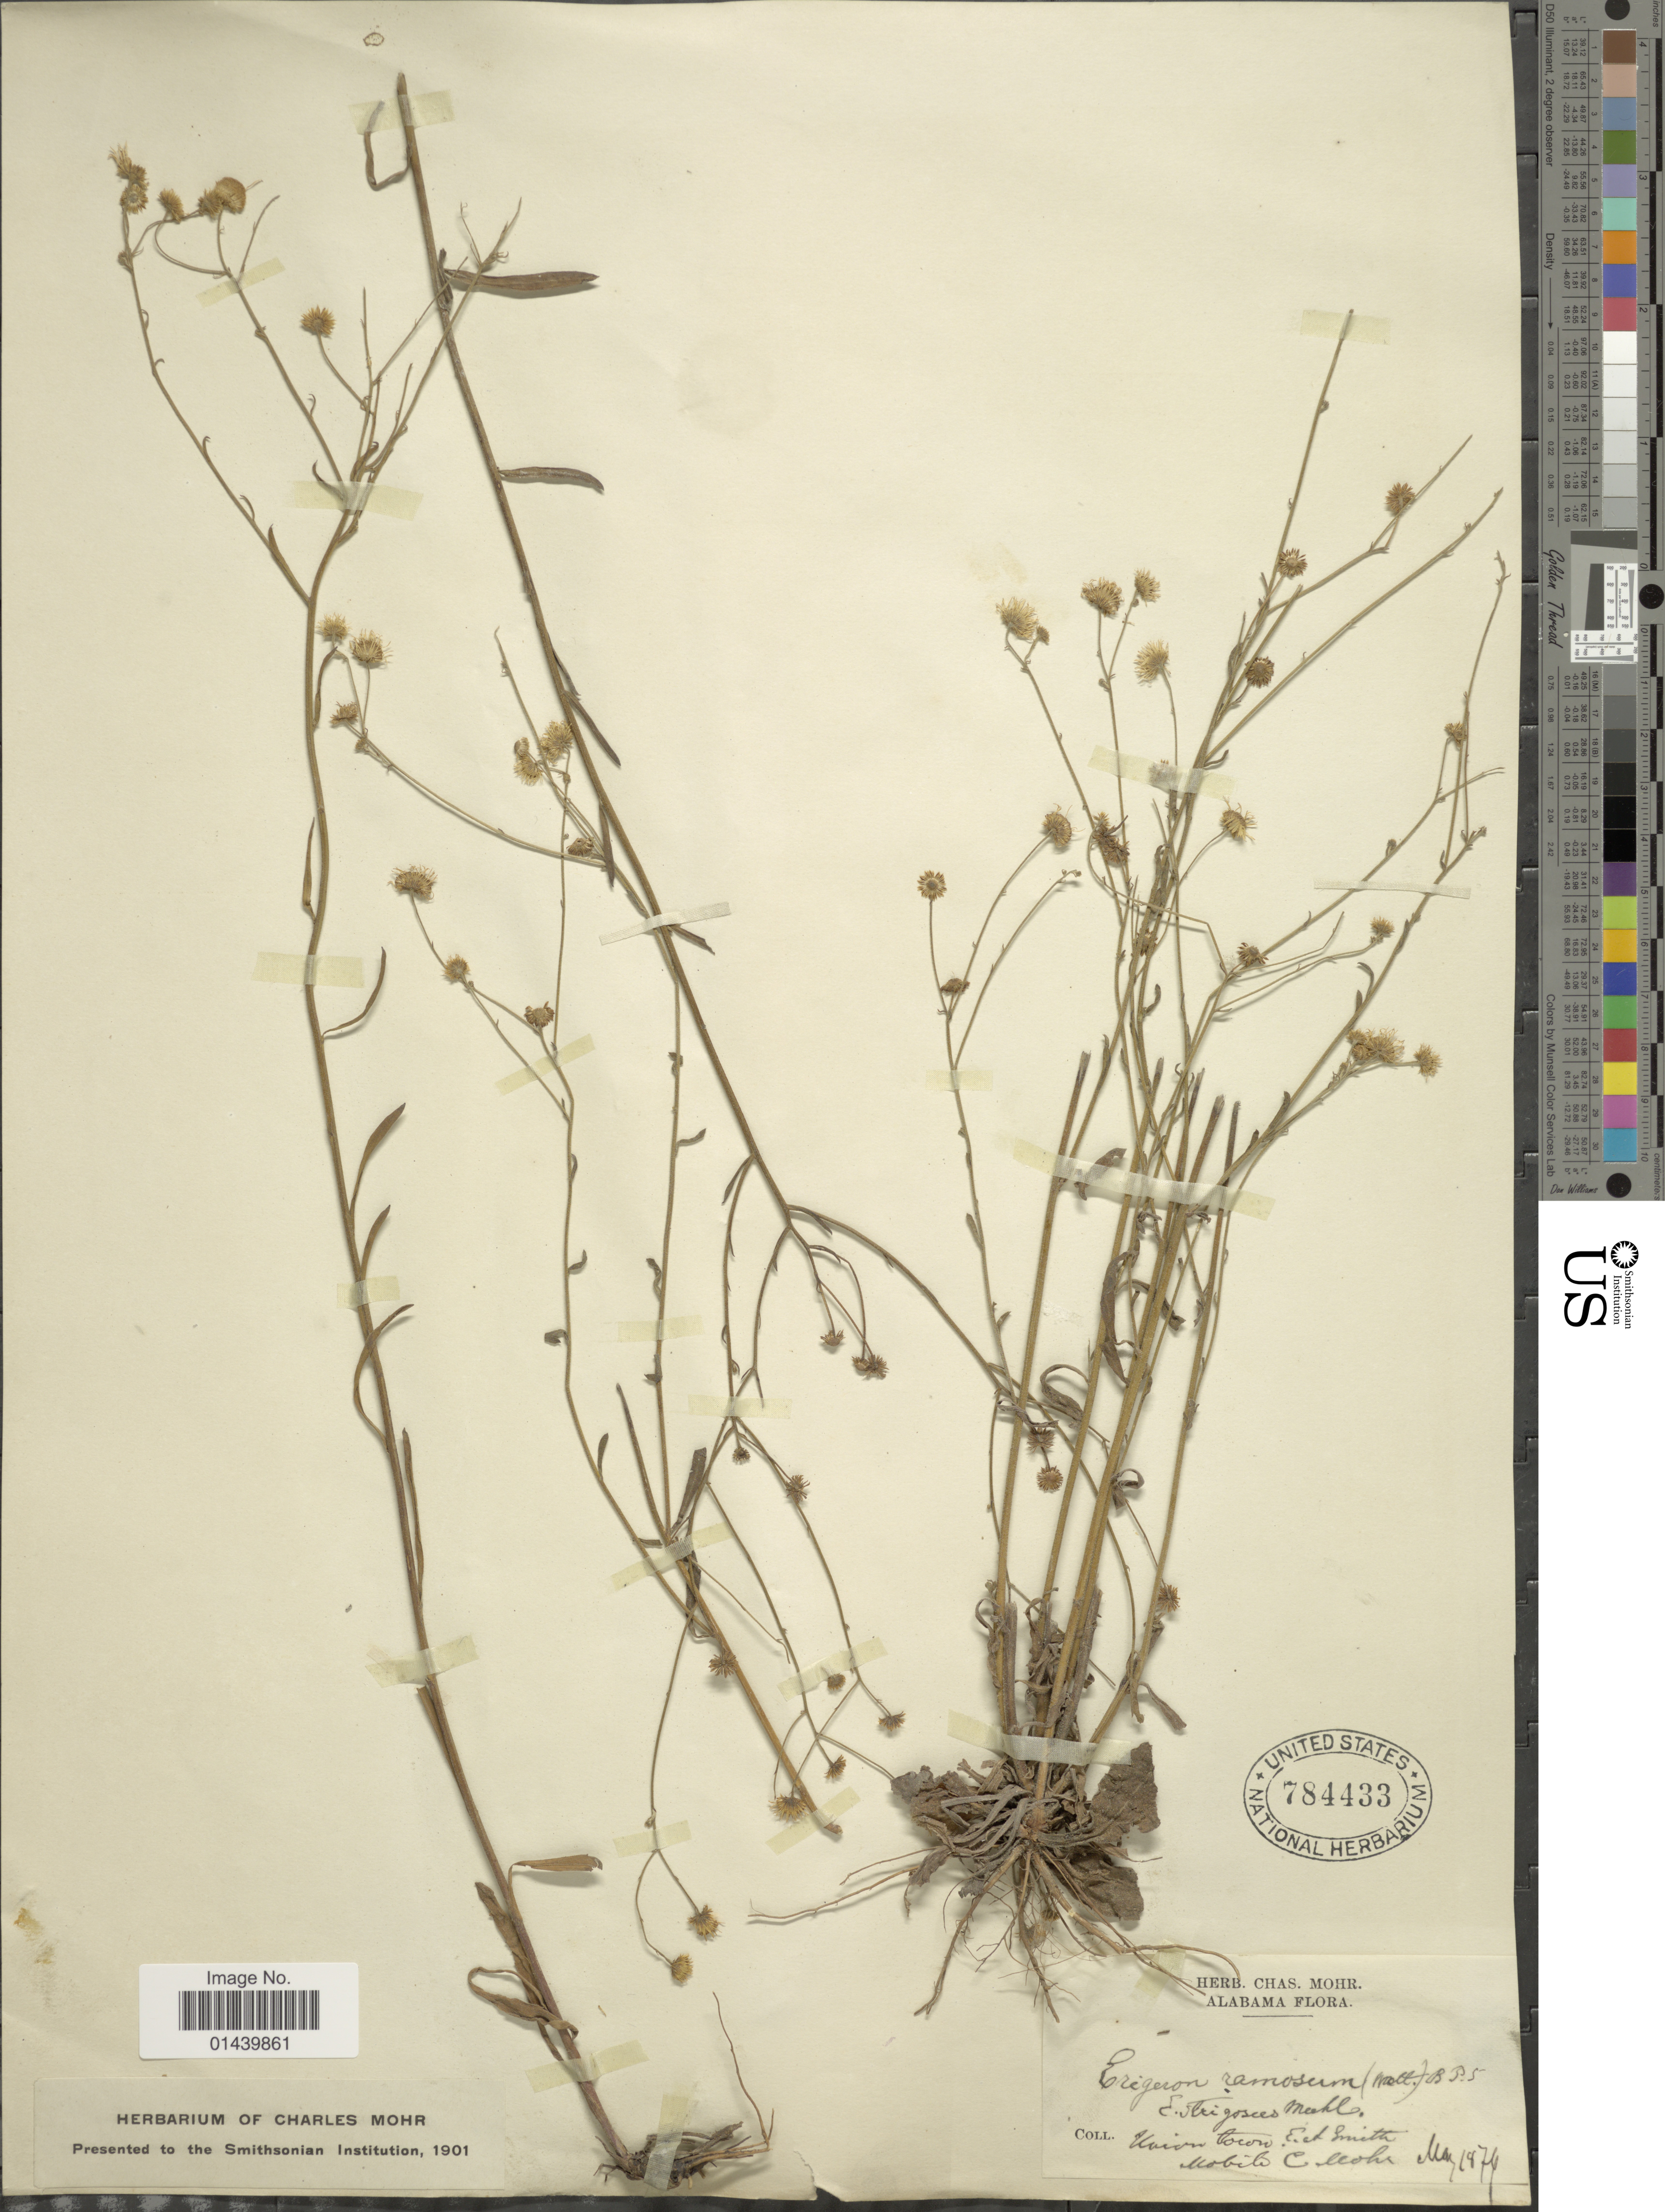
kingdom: Plantae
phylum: Tracheophyta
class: Magnoliopsida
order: Asterales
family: Asteraceae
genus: Erigeron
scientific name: Erigeron strigosus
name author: Muhl. ex Willd.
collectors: Mohr, C. T. (herbarium)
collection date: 1879-05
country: United States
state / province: Alabama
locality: Union town E. at Smith. Mobile.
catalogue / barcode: US 784433